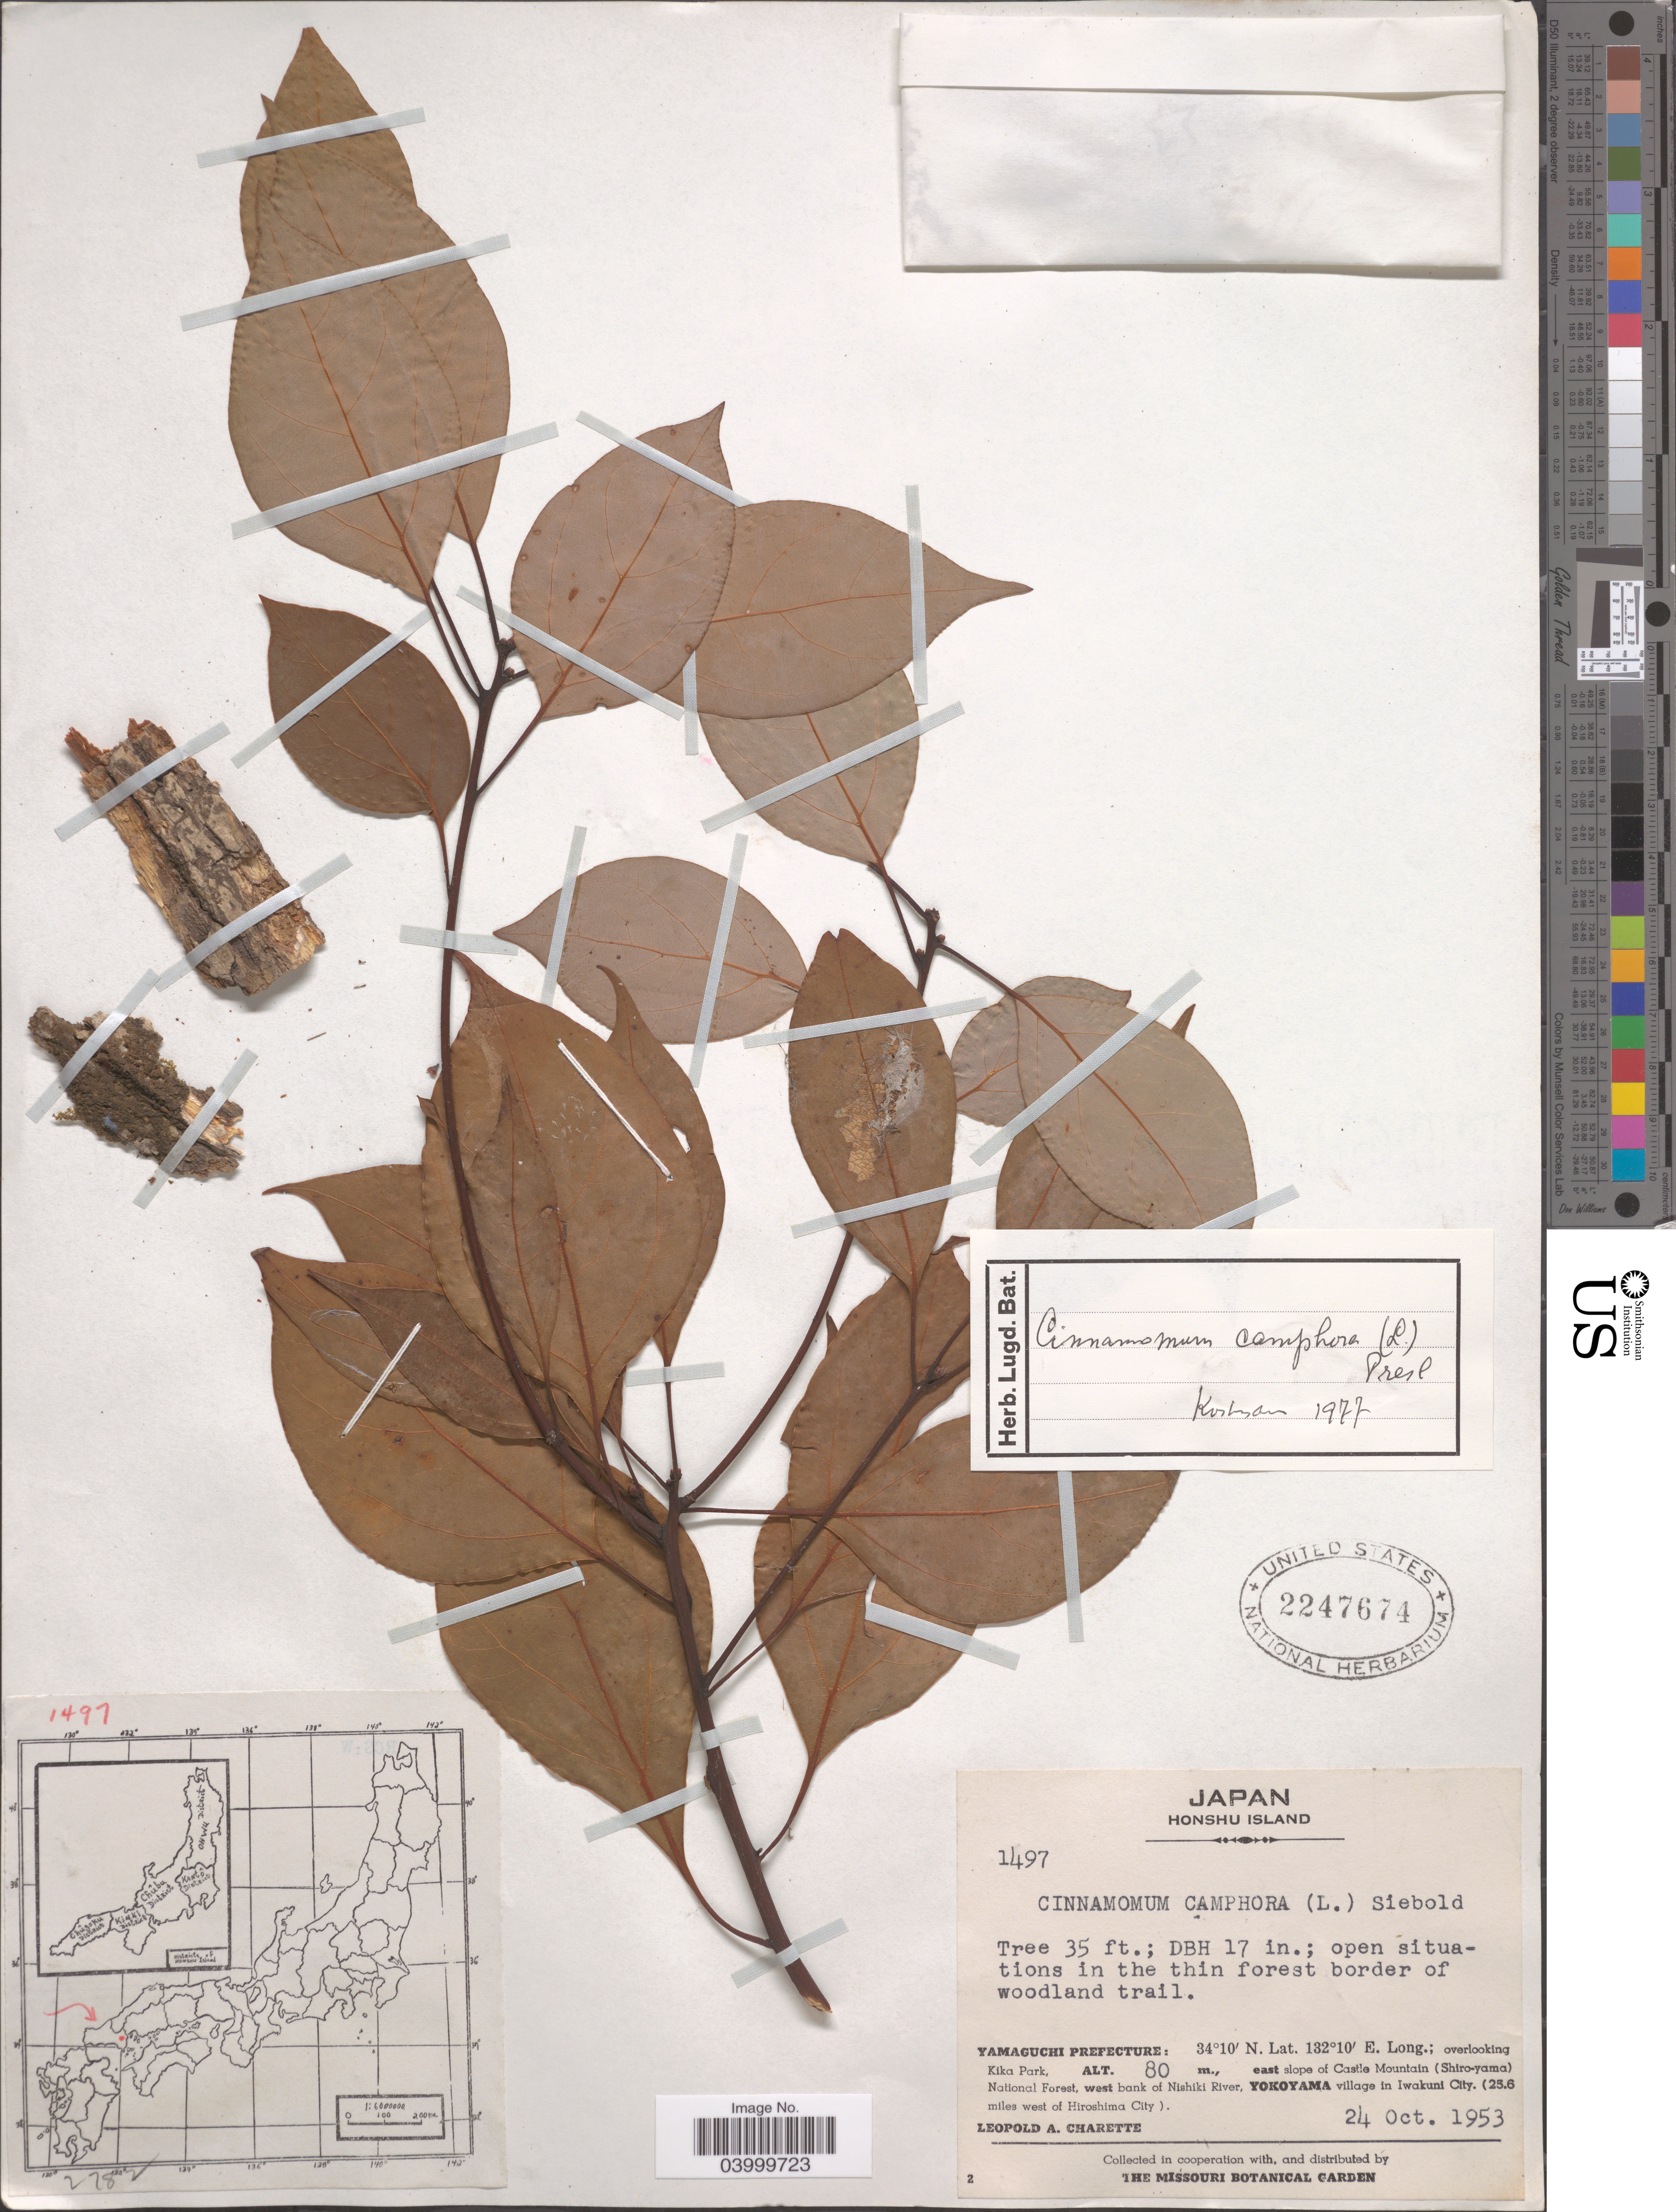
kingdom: Plantae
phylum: Tracheophyta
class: Magnoliopsida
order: Laurales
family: Lauraceae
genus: Cinnamomum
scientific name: Cinnamomum camphora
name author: (L.) J. Presl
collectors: L. A. Charette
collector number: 1497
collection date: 1953-10-24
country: Japan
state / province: Yamaguti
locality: Honshu Island. Yamaguchi Prefecture; overlooking Kika Park, east slope of Castle Mountain (Shiro-yama) National Forest, west bank of Nishiki River, Yokoyama village in Iwakuni City. (25.6 miles west of Hiroshima City).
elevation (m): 80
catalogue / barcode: US 2247674